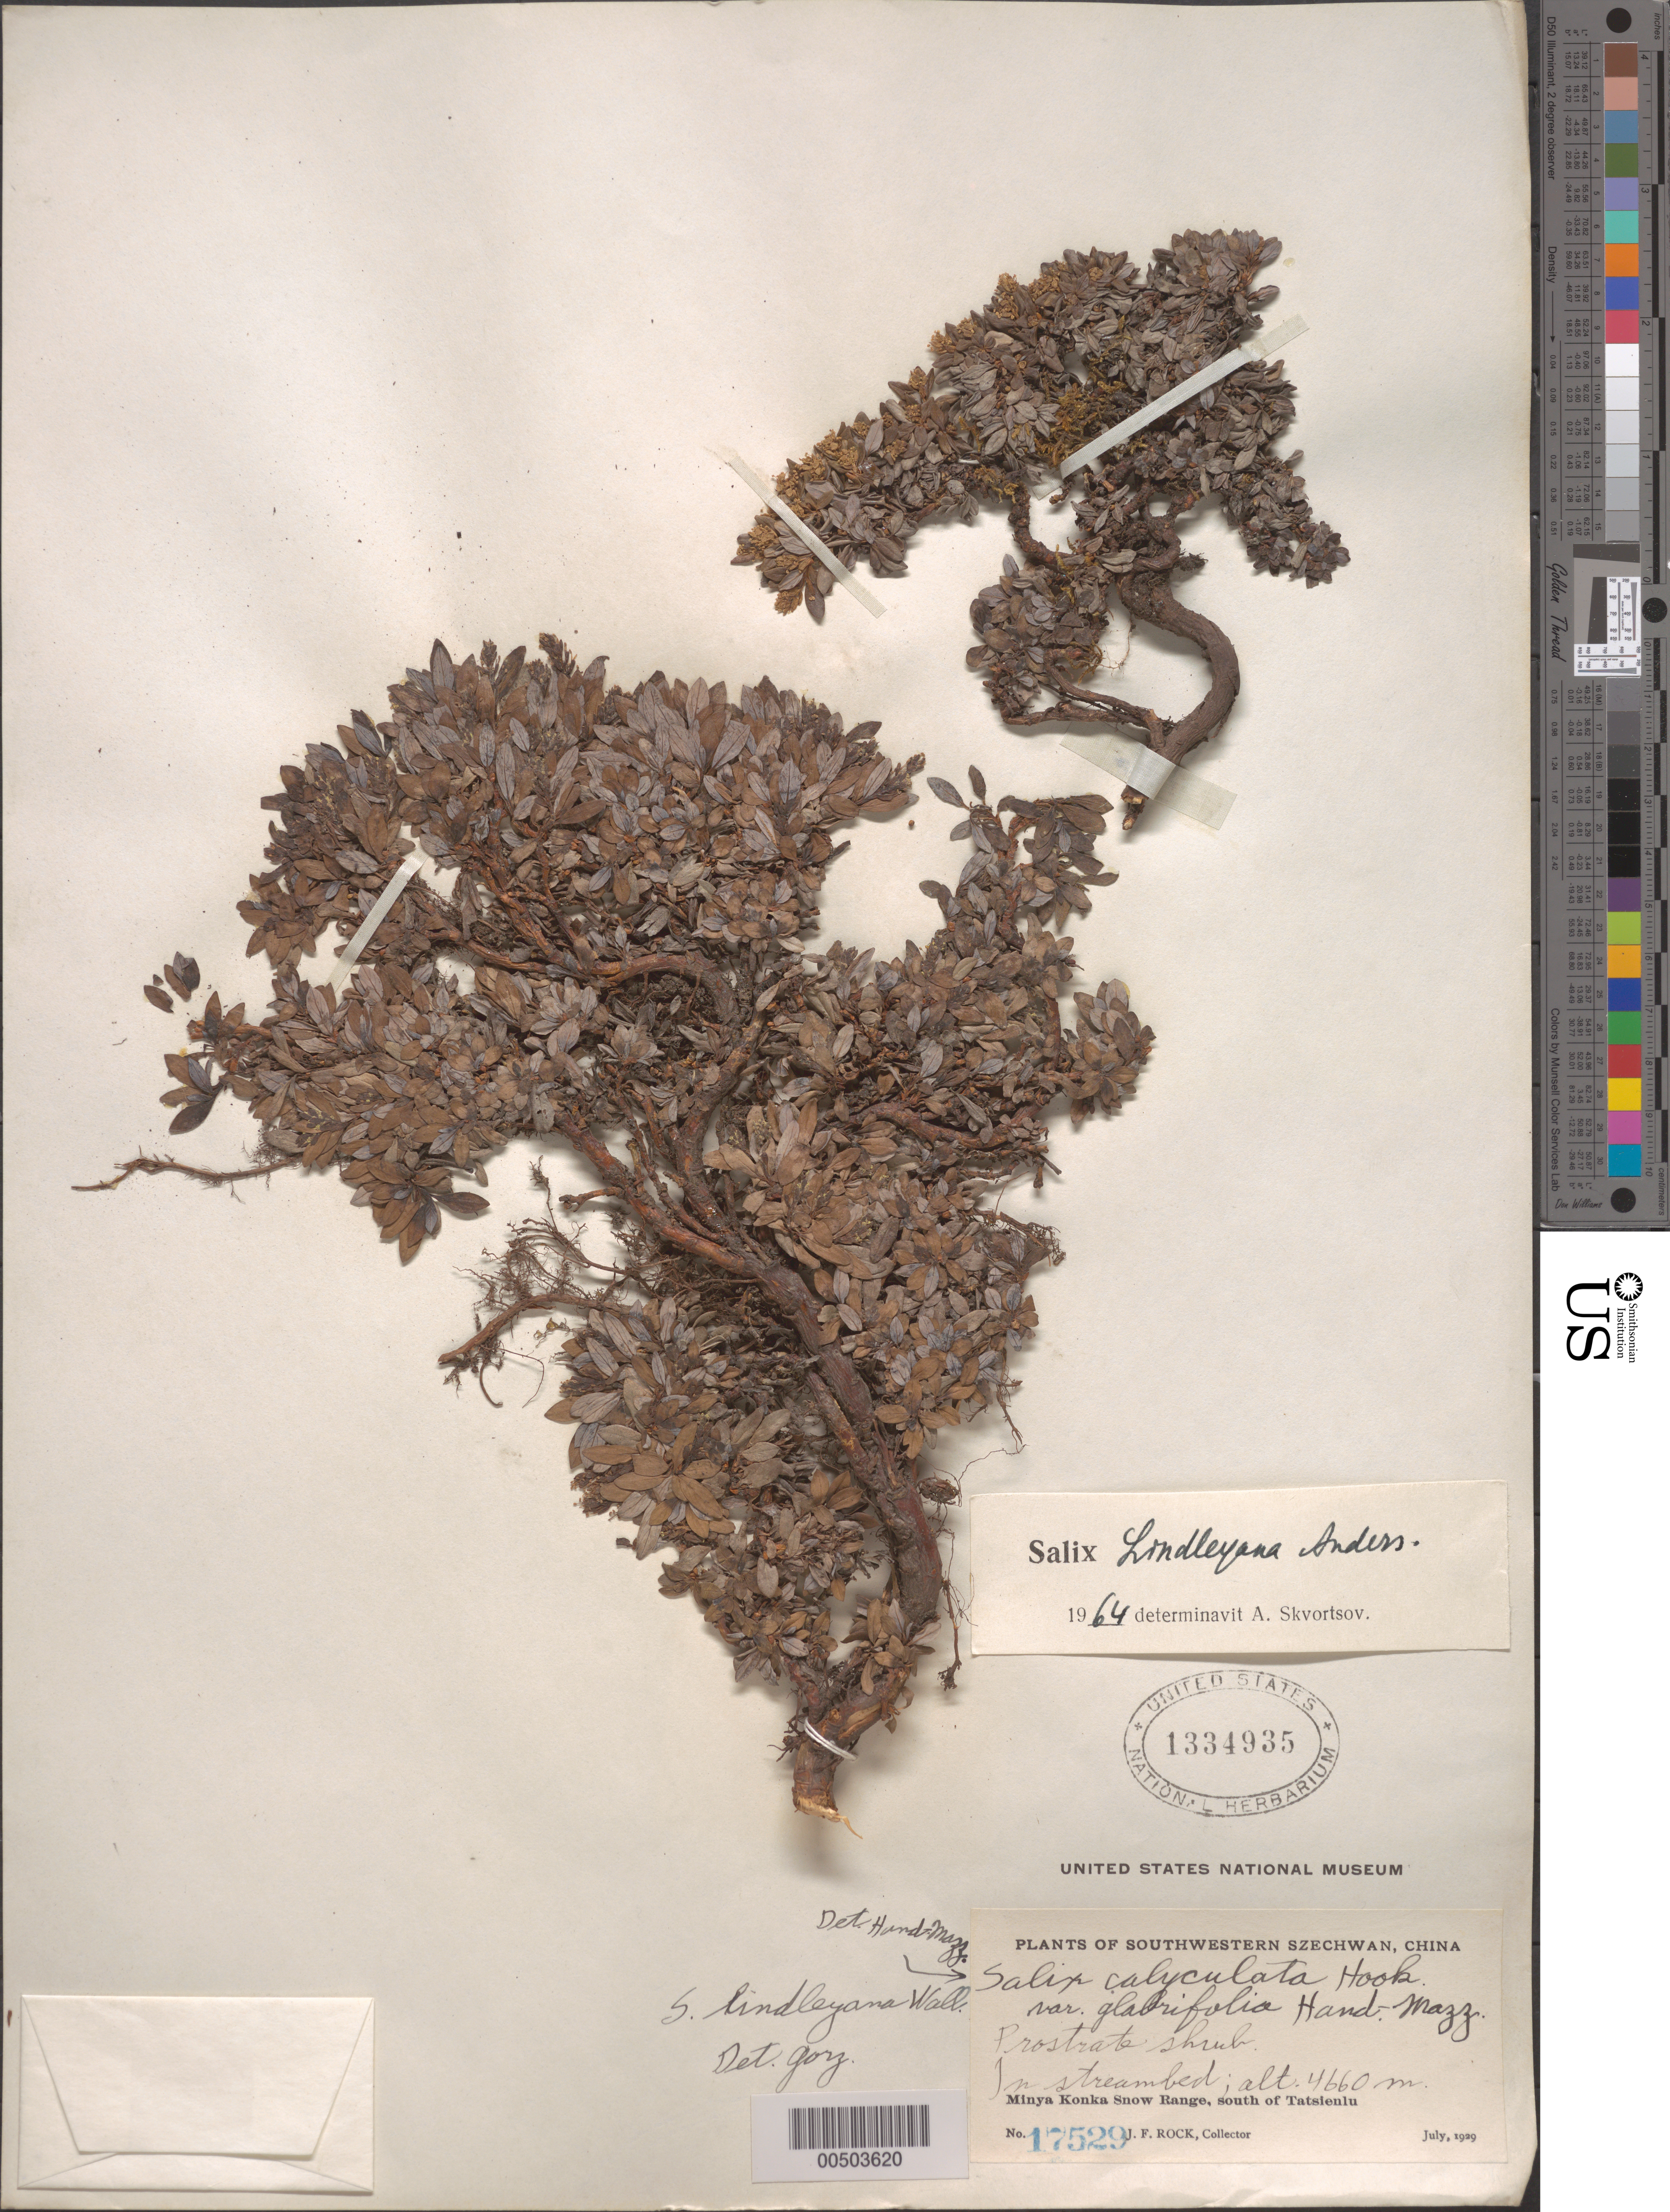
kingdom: Plantae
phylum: Tracheophyta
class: Magnoliopsida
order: Malpighiales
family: Salicaceae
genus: Salix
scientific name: Salix lindleyana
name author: Wall. ex Andersson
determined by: Skvortsov, A. K.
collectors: J. F. Rock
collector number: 17529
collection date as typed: Jul 1929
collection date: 1929-07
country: China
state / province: Sichuan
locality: Minya Konka Snow Range, south of Tatsienlu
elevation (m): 4660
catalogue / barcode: US 1334935